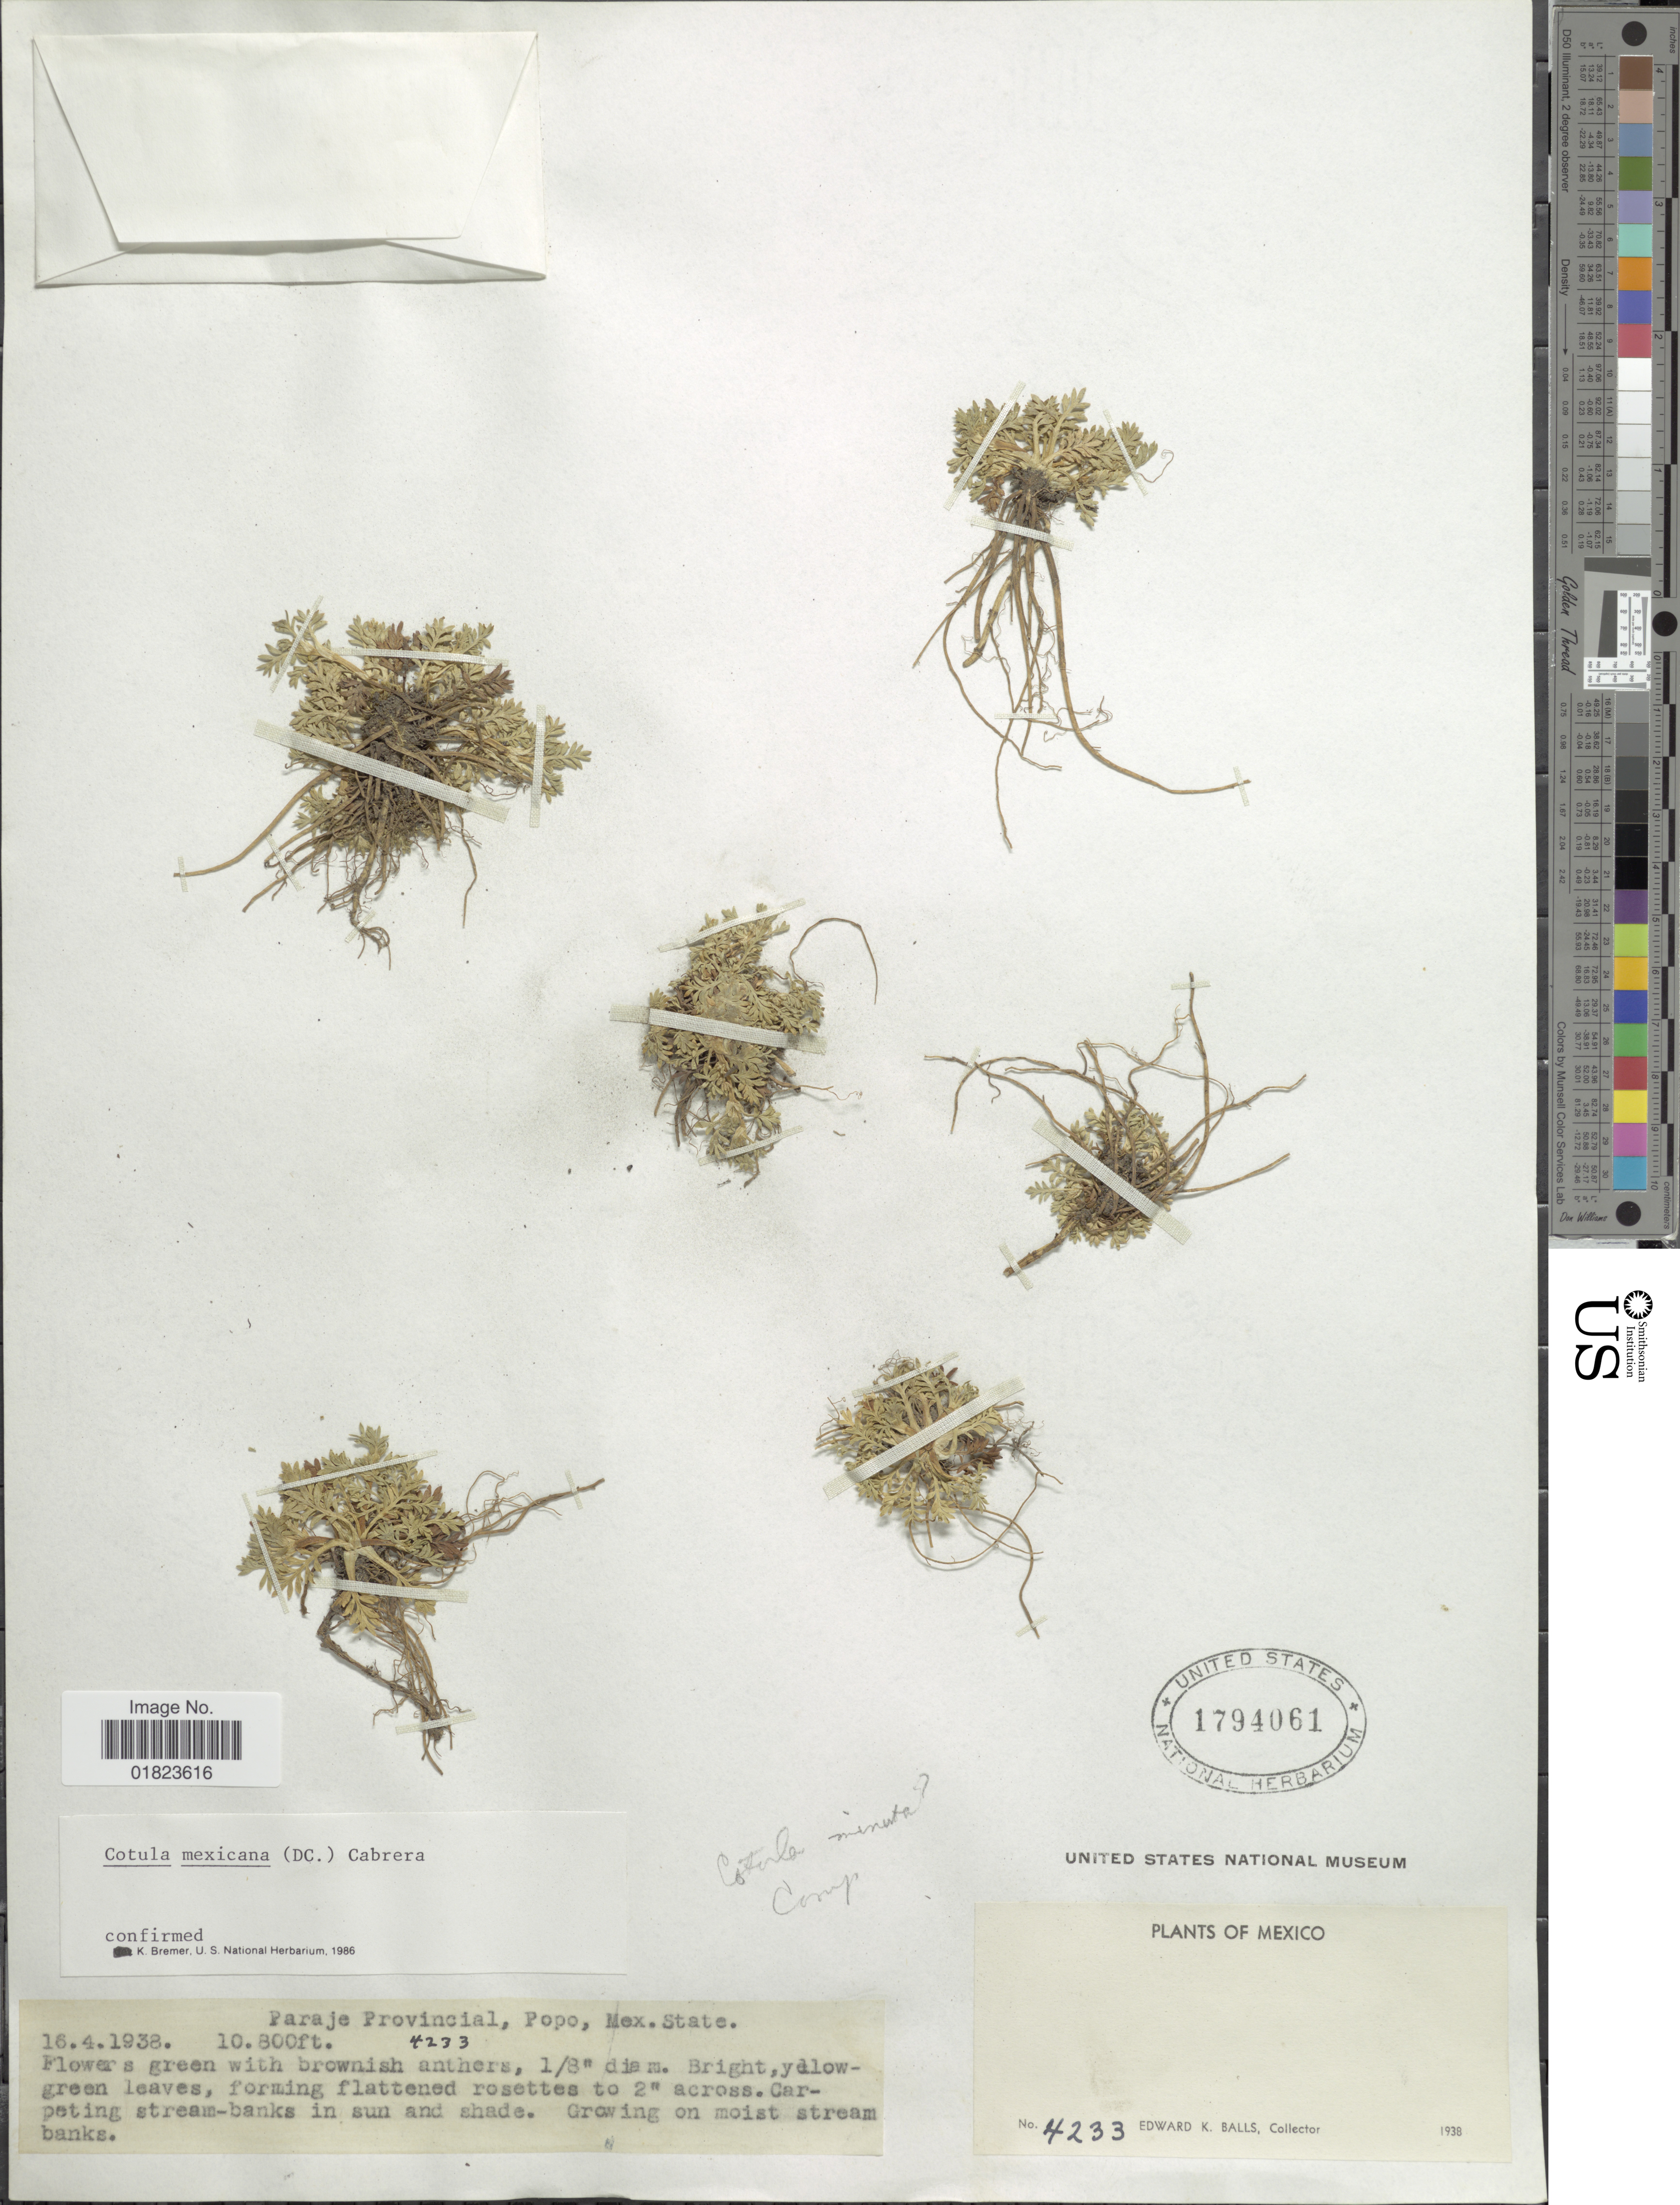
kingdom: Plantae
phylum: Tracheophyta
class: Magnoliopsida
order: Asterales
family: Asteraceae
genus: Cotula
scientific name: Cotula mexicana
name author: (DC.) Cabrera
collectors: E. K. Balls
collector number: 4233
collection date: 1938-04-16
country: Mexico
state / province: México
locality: Paraje Provincial, Popo, Mex. State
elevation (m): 3292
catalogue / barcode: US 1794061